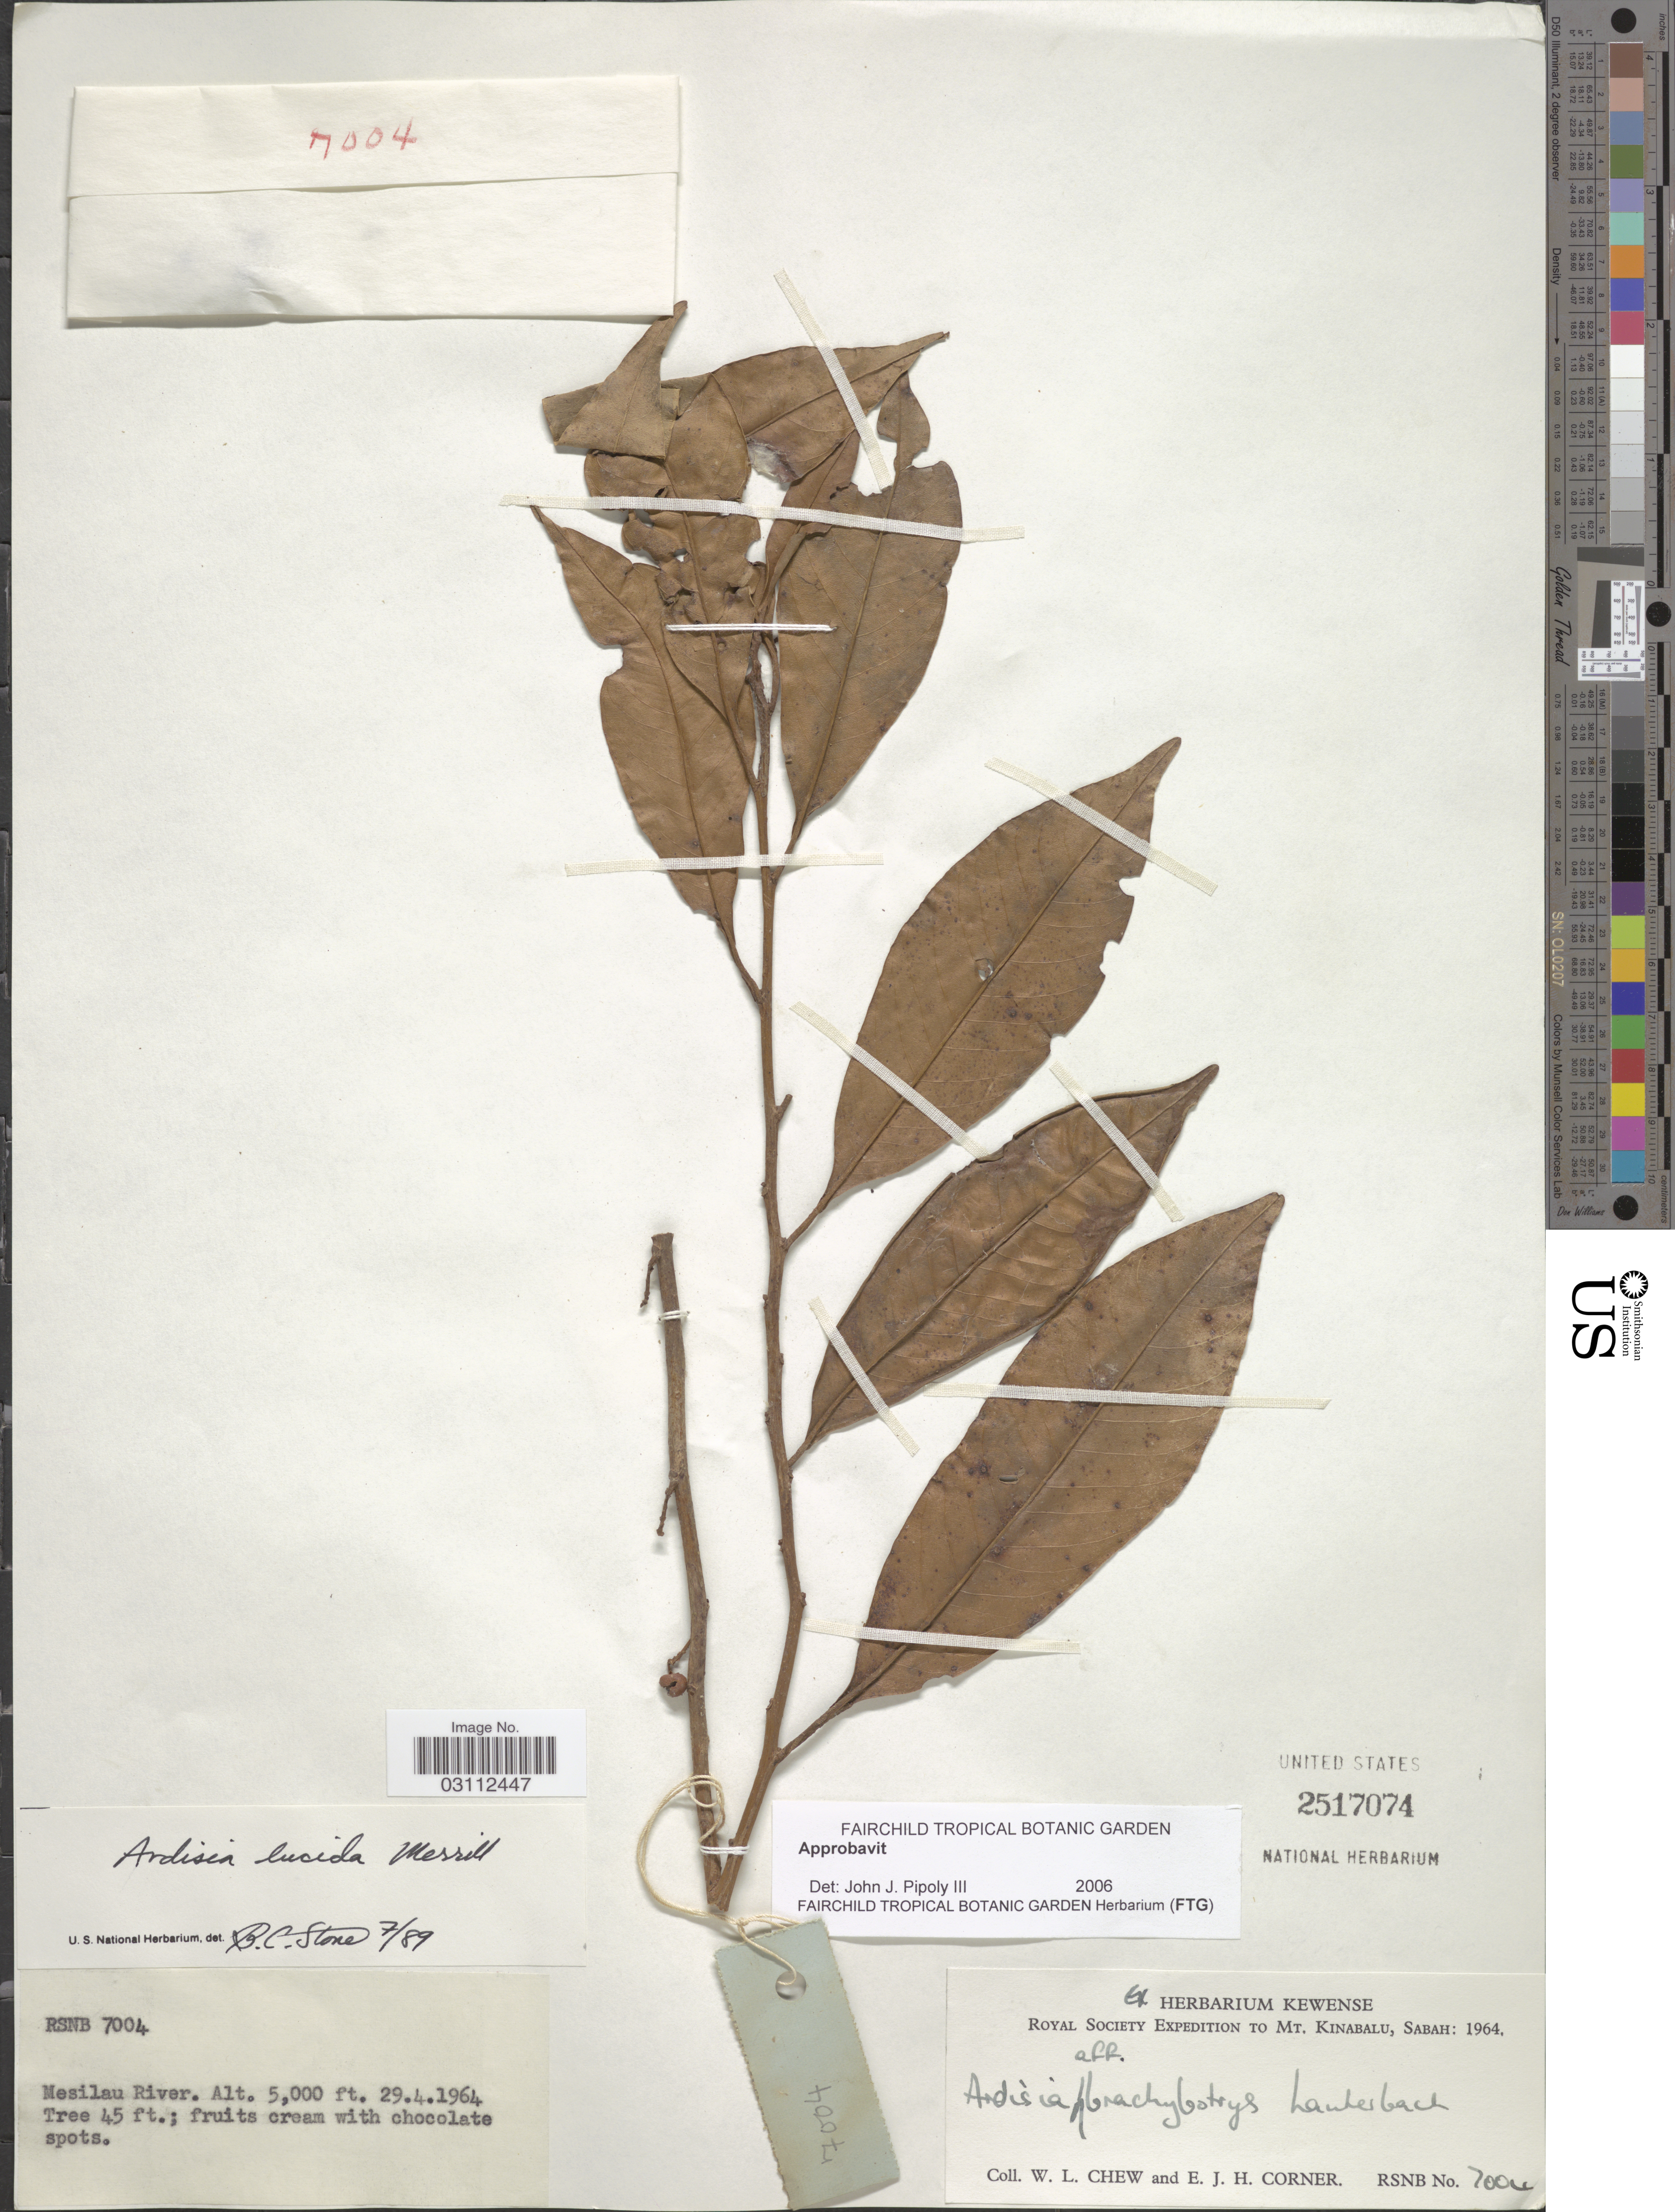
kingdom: Plantae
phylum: Tracheophyta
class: Magnoliopsida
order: Ericales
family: Primulaceae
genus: Ardisia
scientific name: Ardisia lurida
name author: Blume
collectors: W. Chew & E. Corner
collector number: RSNB7004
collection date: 1964-04-29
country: Malaysia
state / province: Sabah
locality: Mesilau River. Mt. Kinabalu.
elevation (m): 1524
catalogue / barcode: US 2517074